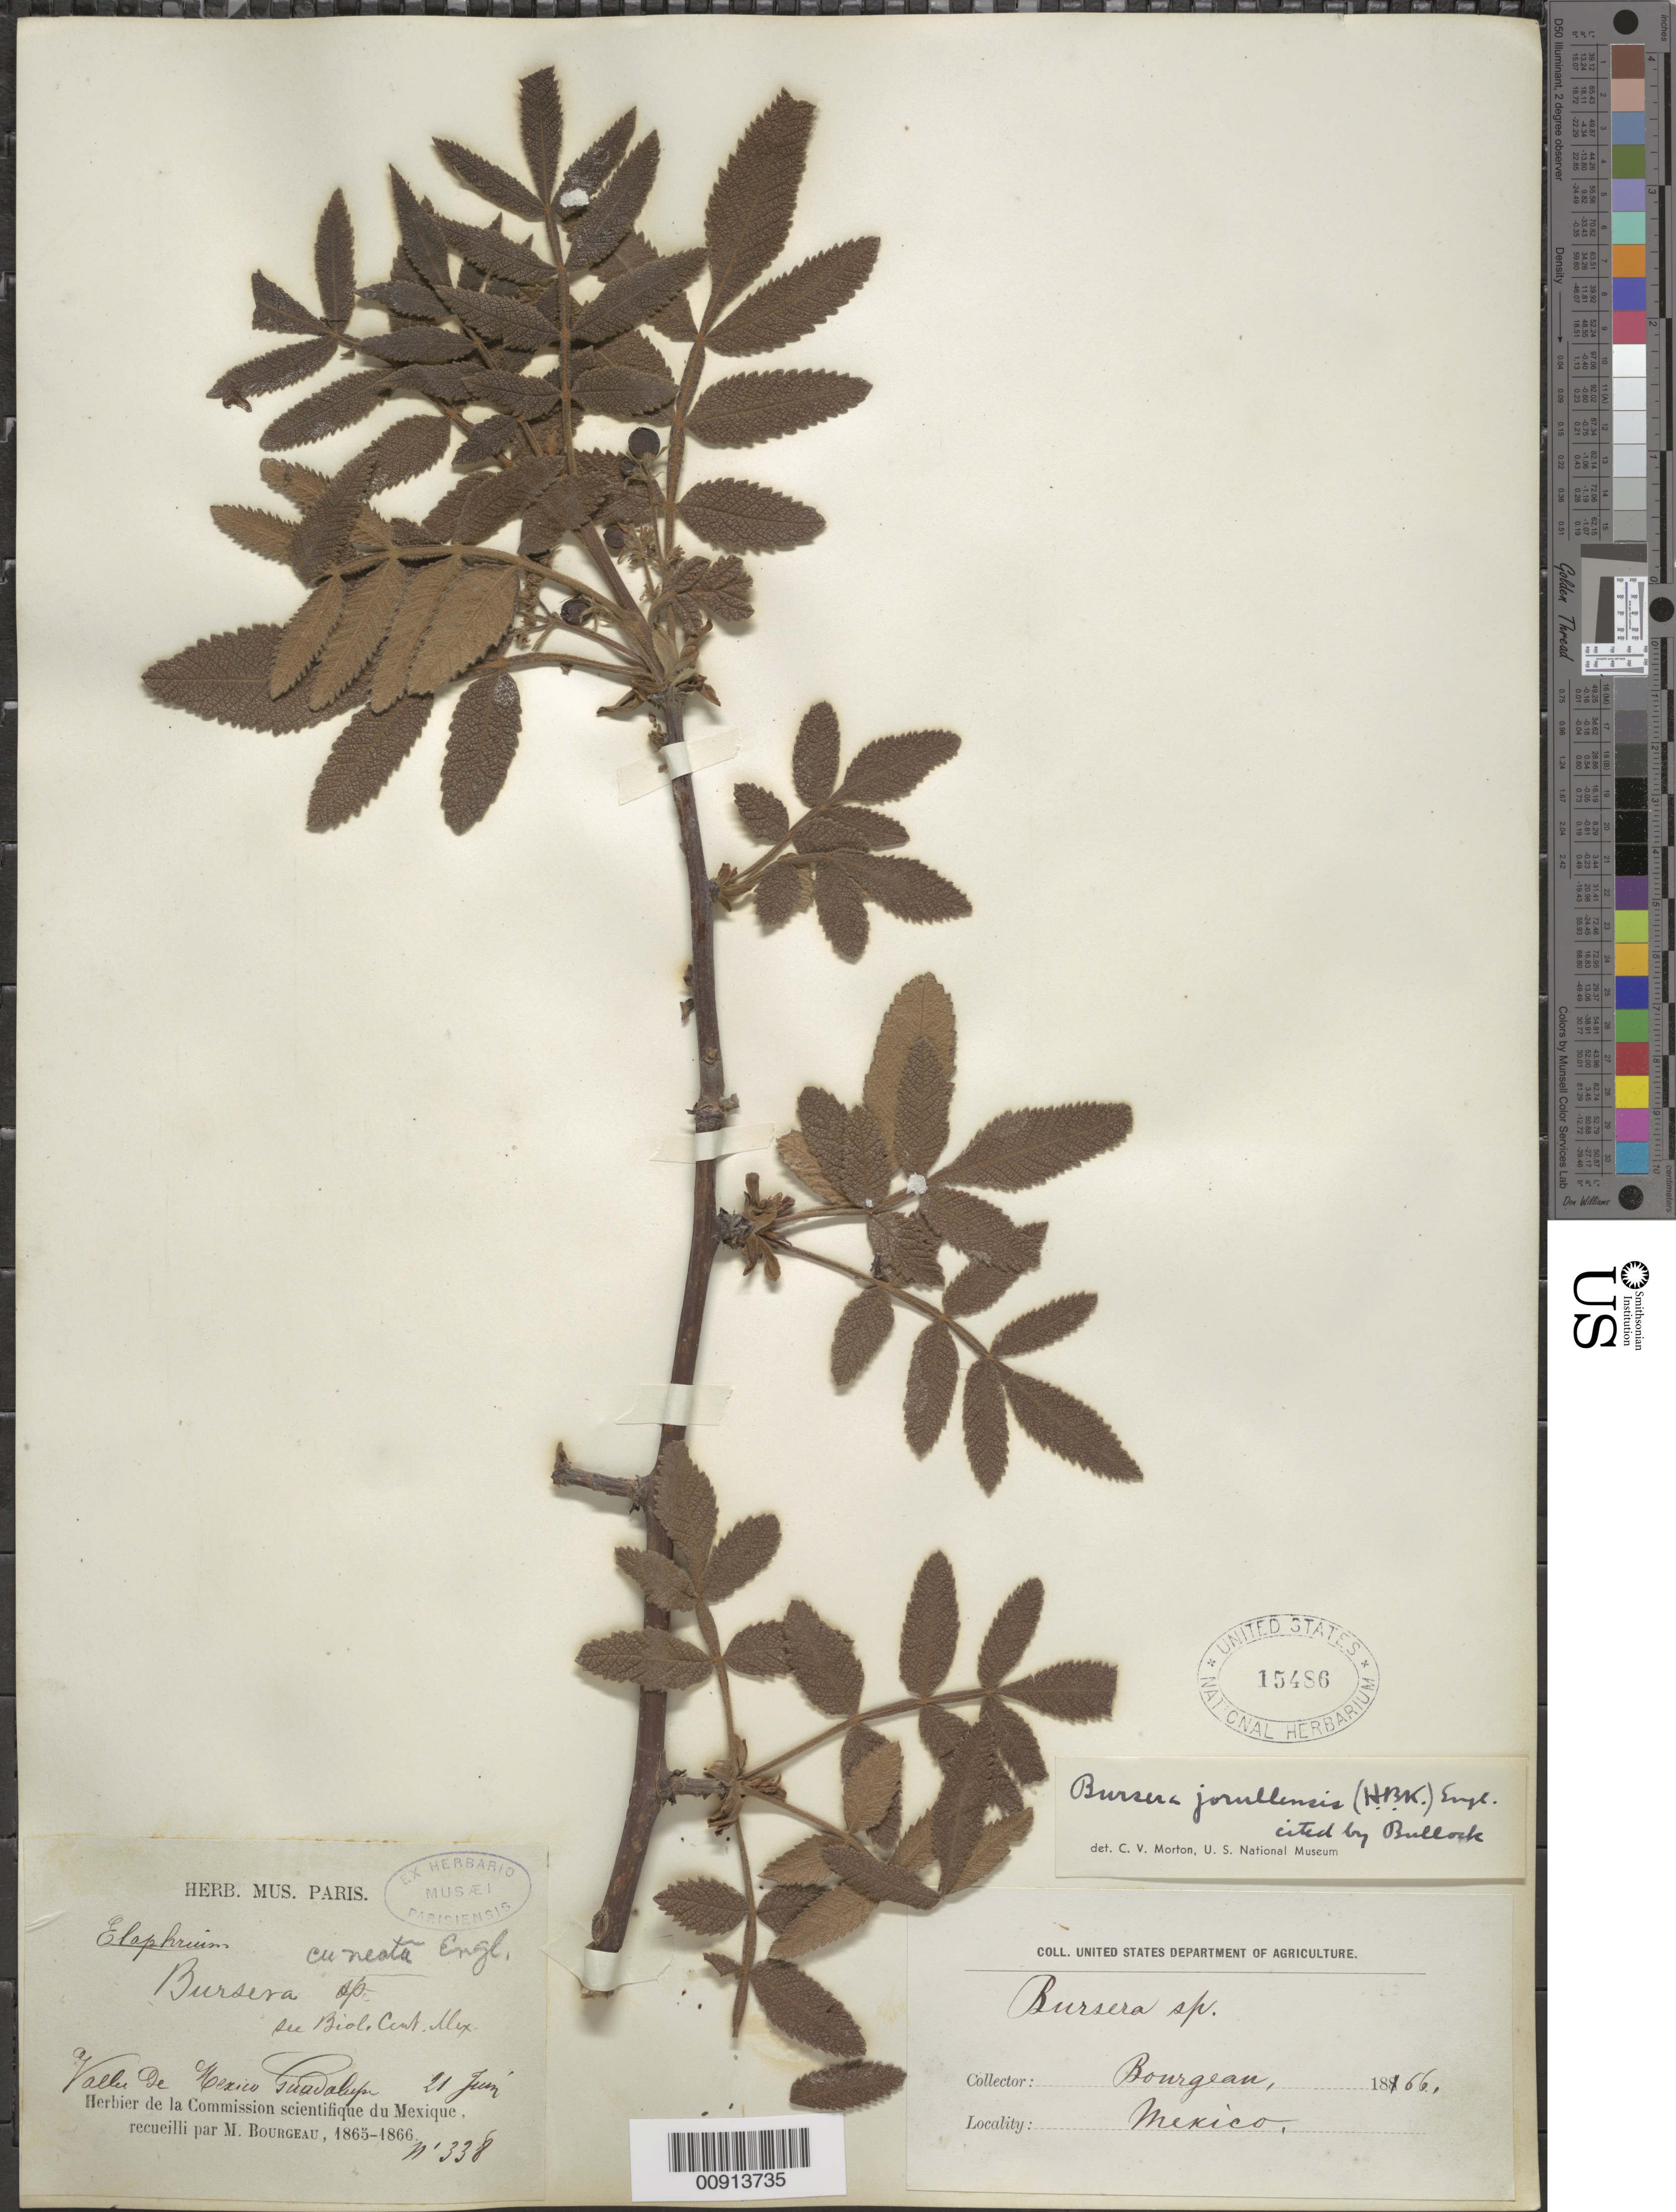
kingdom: Plantae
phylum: Tracheophyta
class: Magnoliopsida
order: Sapindales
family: Burseraceae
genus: Bursera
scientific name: Bursera jorullensis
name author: (Kunth) Engl.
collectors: E. Bourgeau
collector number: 338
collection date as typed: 21 Jun 1866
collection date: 1866-06-21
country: Mexico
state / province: Distrito Federal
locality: Valle de México Guadalupe.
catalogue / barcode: US 15486